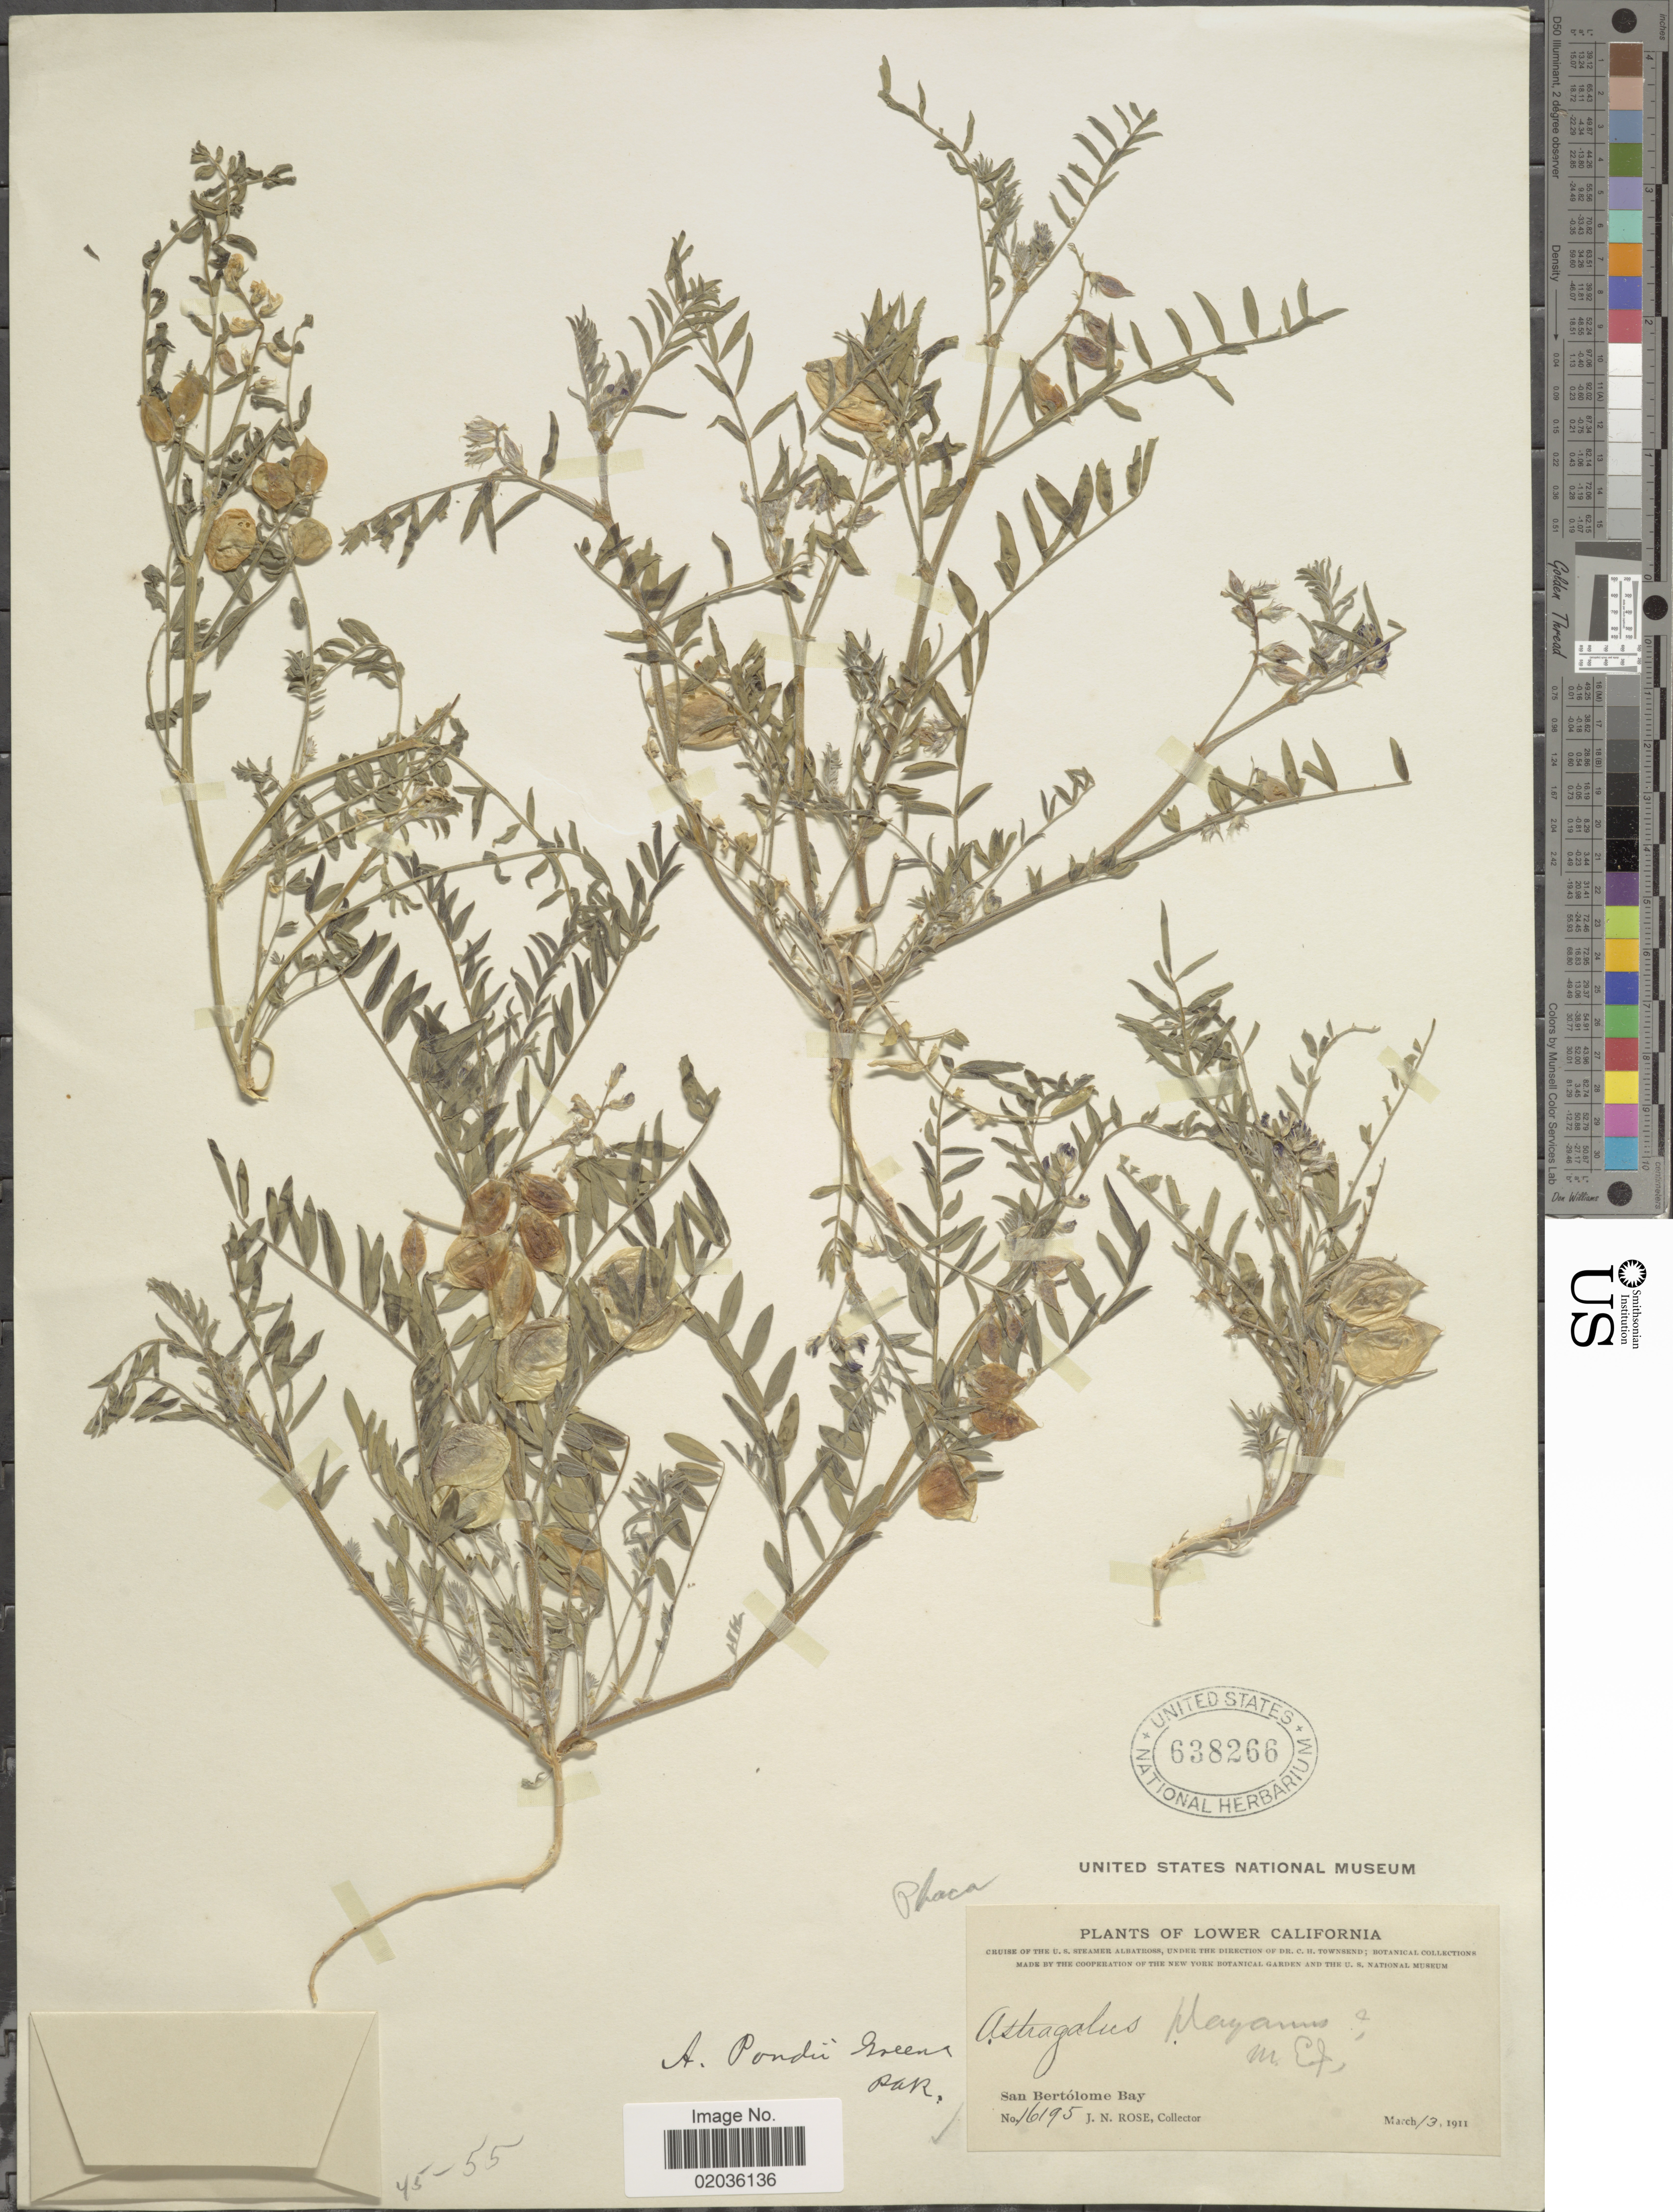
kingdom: Plantae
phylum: Tracheophyta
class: Magnoliopsida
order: Fabales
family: Fabaceae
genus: Astragalus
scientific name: Astragalus insularis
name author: Kellogg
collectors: J. N. Rose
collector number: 16195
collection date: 1911-03-13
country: Mexico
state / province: Baja California Sur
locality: Lower California, San Bertóme Bay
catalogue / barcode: US 638266